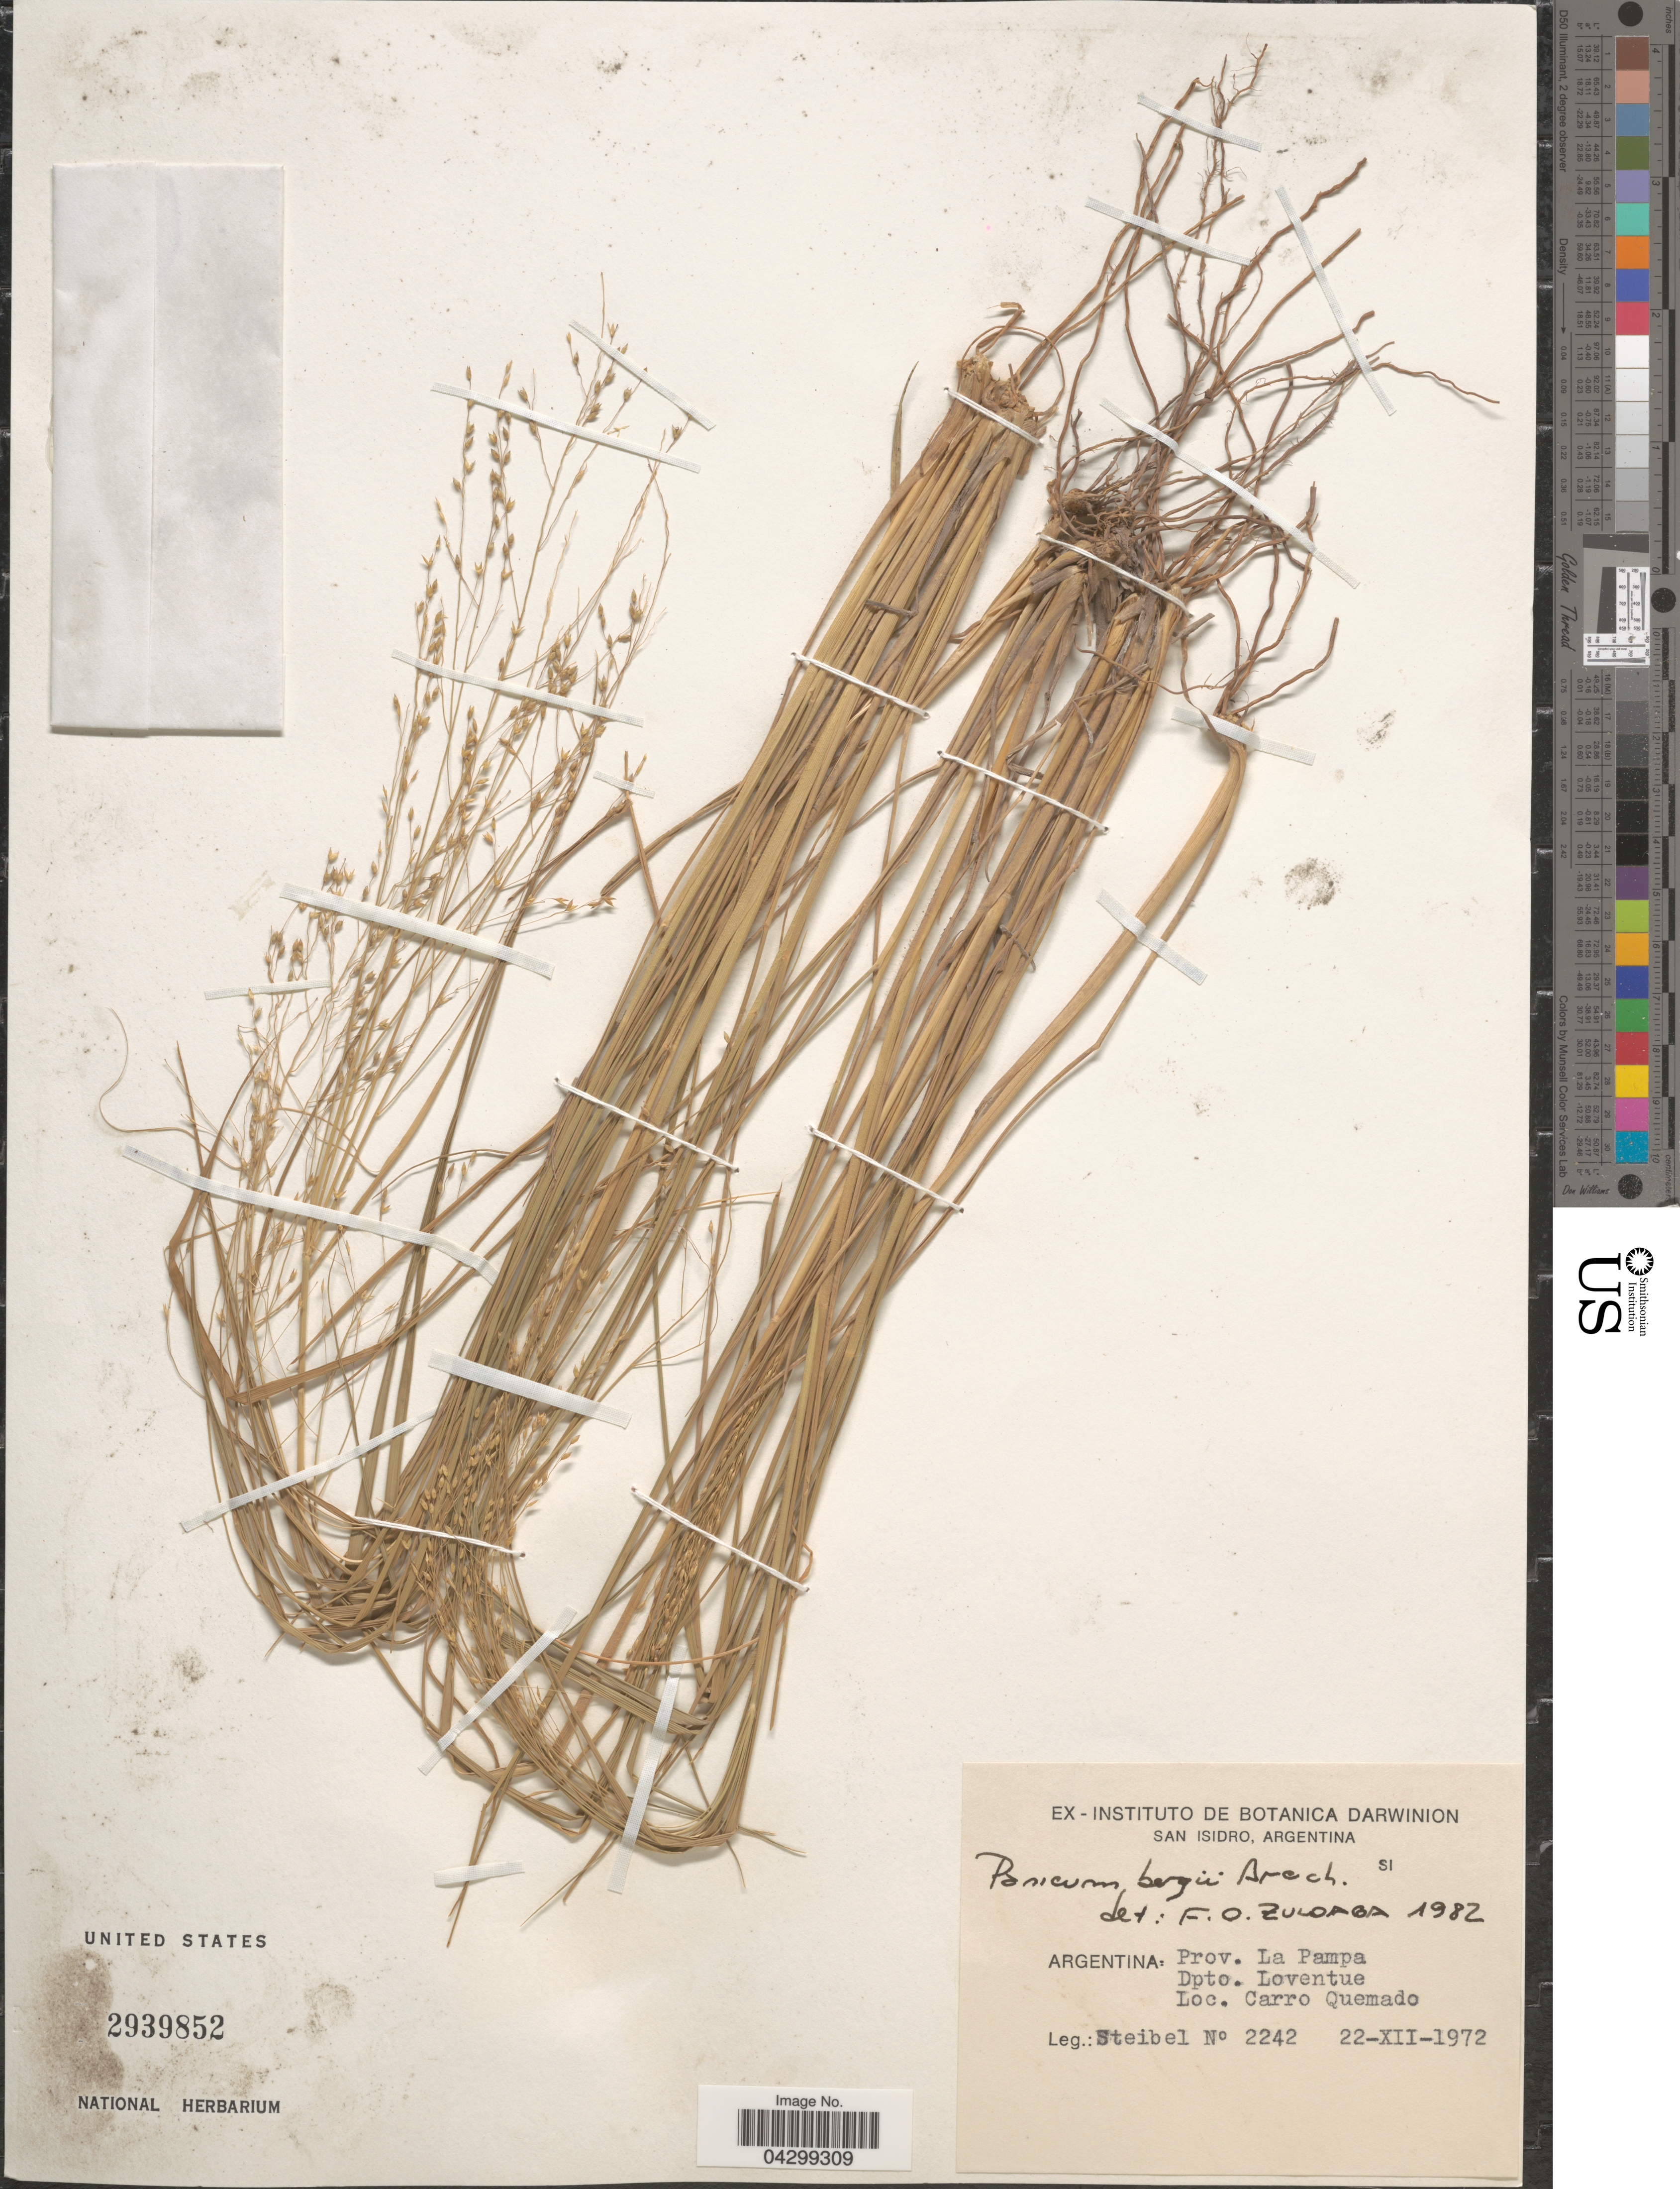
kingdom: Plantae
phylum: Tracheophyta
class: Liliopsida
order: Poales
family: Poaceae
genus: Panicum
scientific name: Panicum bergii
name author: Arechav.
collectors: Steibel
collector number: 2242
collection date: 1972-12-22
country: Argentina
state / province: La Pampa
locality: Dpto. Loventue. Carro Quemado.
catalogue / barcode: US 2939852